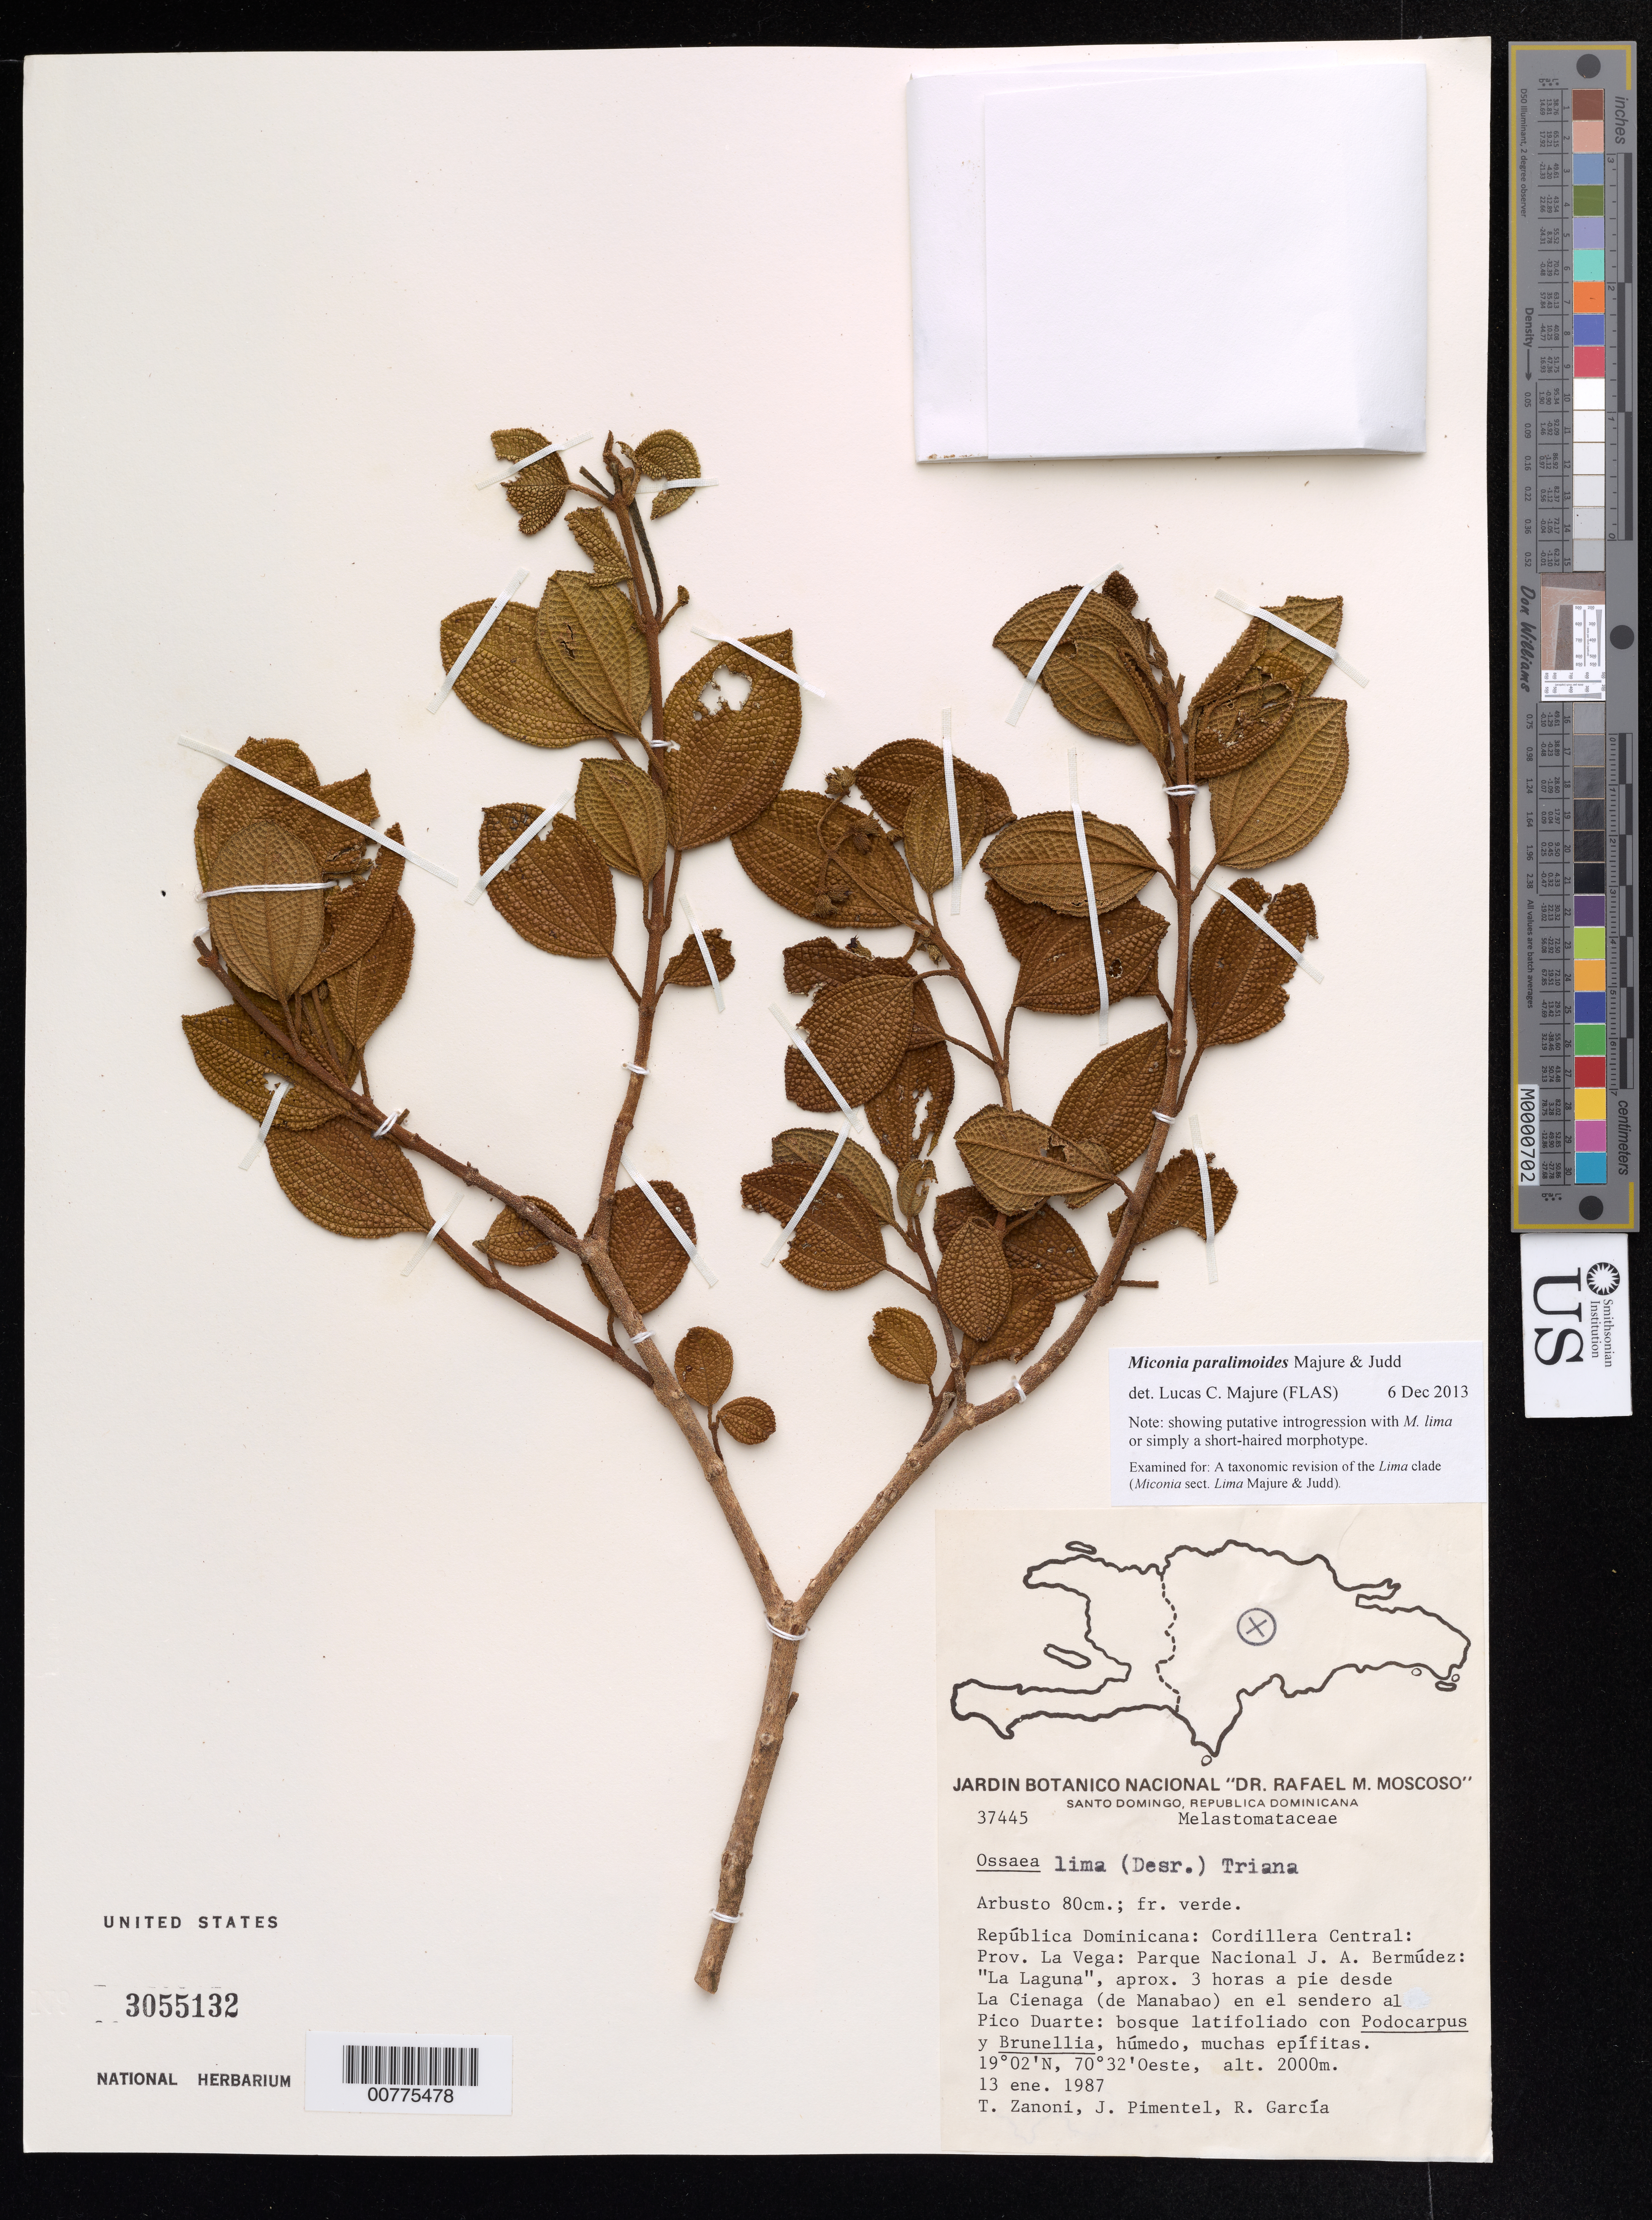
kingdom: Plantae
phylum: Tracheophyta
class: Magnoliopsida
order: Myrtales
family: Melastomataceae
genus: Miconia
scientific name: Miconia paralimoides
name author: Majure & Judd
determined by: Majure, Lucas C., (FLAS), University of Florida (UNITED STATES)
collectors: T. A. Zanoni, J. Pimentel & R. G. García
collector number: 37445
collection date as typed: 13 Jan 1987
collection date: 1987-01-13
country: Dominican Republic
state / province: La Vega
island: Hispaniola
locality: Cordillera Central, J.A. Bermúdez National Park, "La Laguna", aprox. 3 hours by foot from La Ciénaga (of Manabao) en road to Duarte Peak.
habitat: Broadleaf forest with Podocarpus and Brunellia, humid, much epiphytes.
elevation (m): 2000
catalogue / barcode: US 3055132